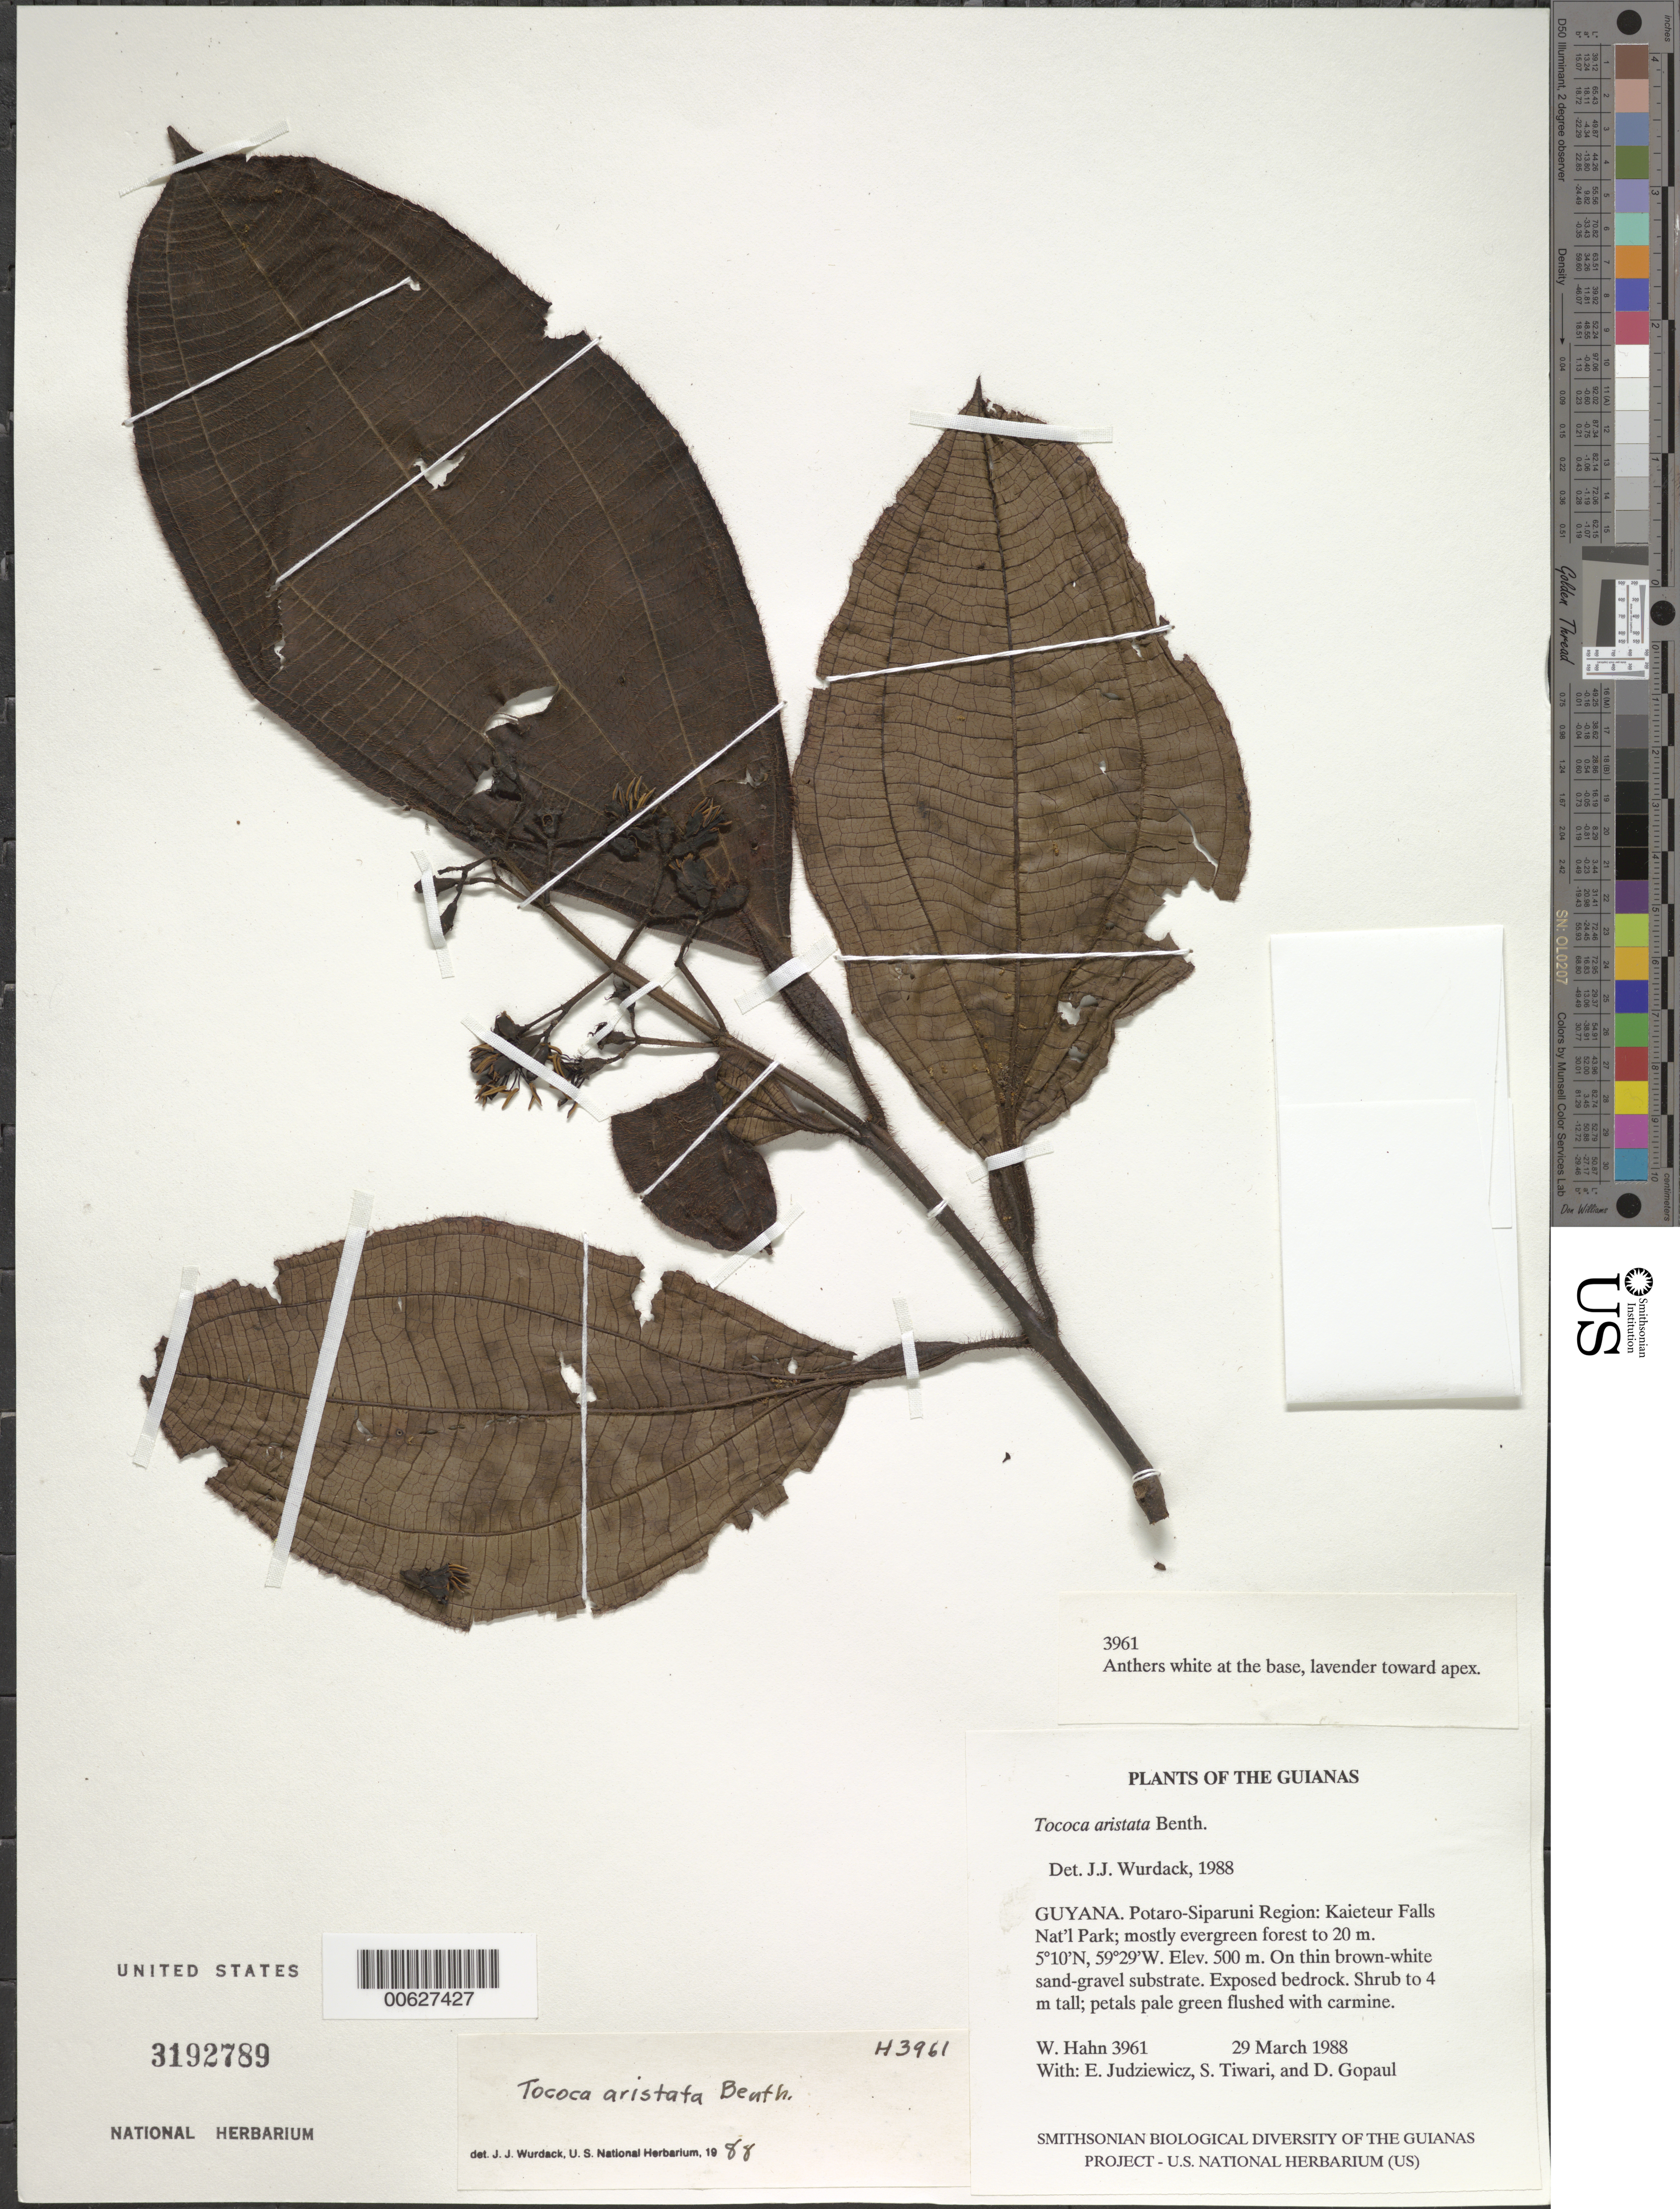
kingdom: Plantae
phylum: Tracheophyta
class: Magnoliopsida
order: Myrtales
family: Melastomataceae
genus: Tococa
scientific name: Tococa aristata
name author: Benth.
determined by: Wurdack, John J., (US), US (UNITED STATES)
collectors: W. Hahn, E. J. Judziewicz, S. Tiwari & D. Gopaul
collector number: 3961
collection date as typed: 29 March 1988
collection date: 1988-03-29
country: Guyana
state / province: Potaro-Siparuni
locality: Kaieteur Falls National Park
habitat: Mostly evergreen forest to 20 m on thin brown-white sand-gravel substrate. Exposed bedrock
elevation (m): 500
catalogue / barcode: US 3192789